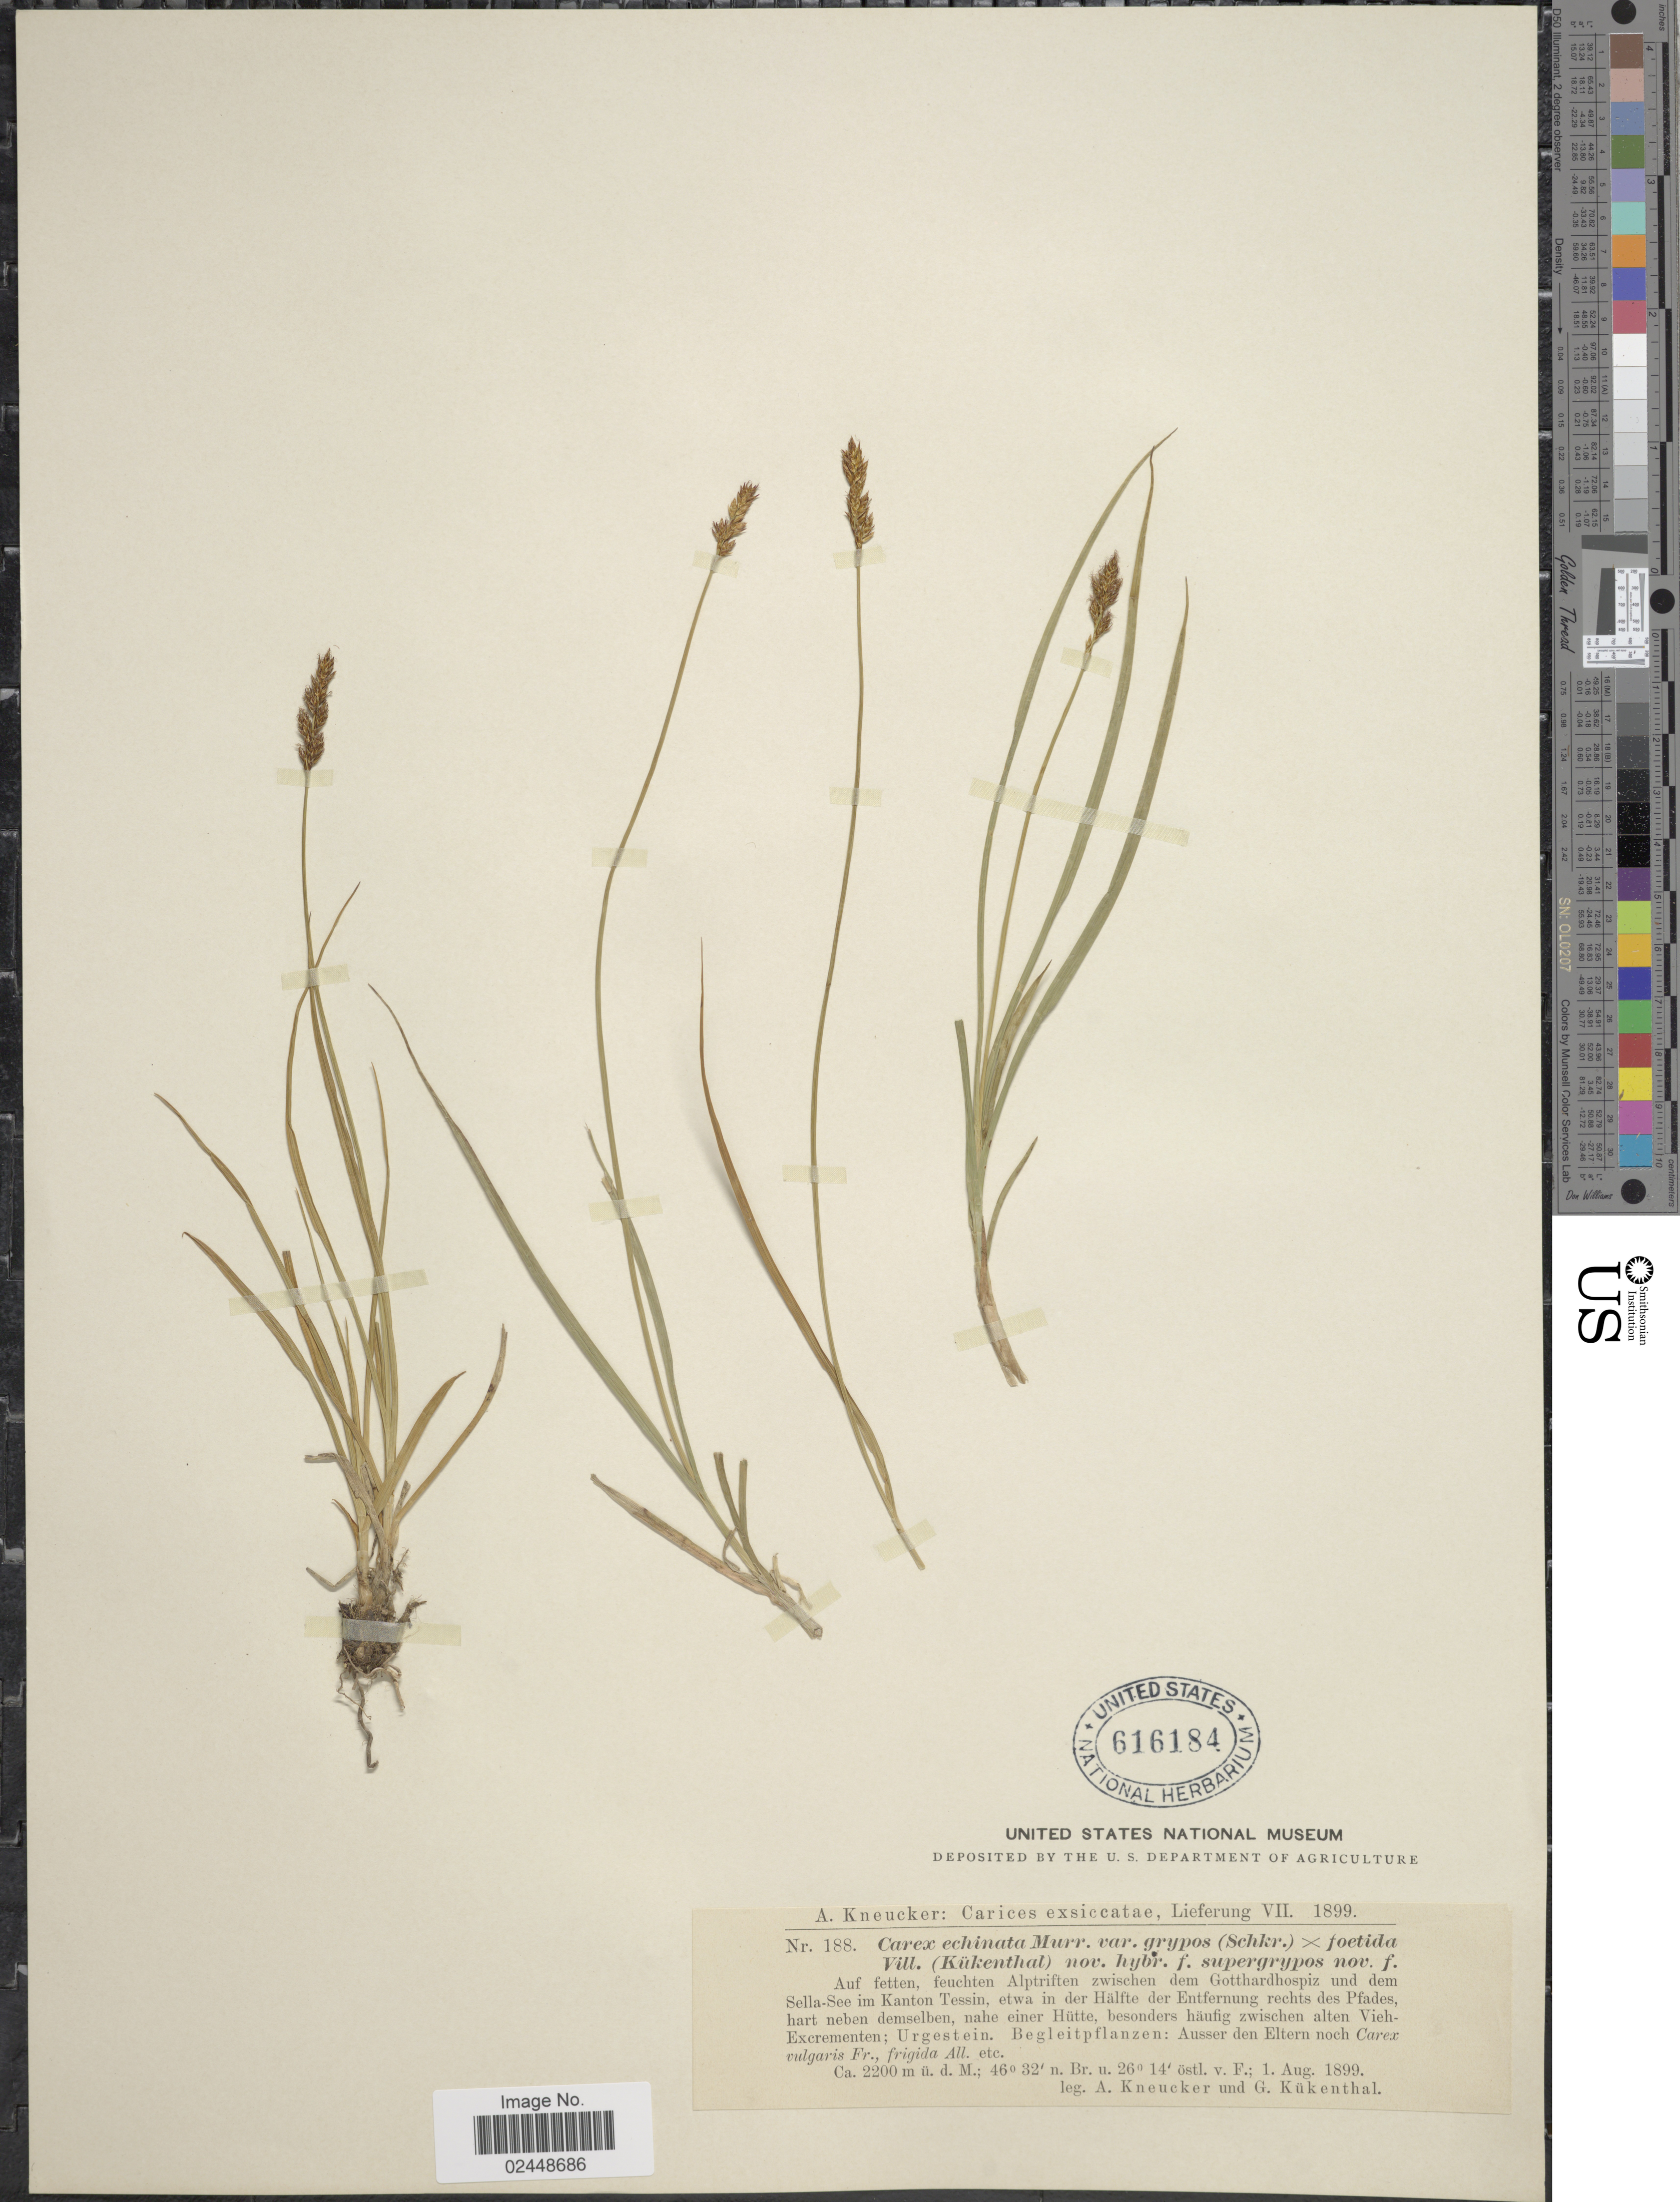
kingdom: Plantae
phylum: Tracheophyta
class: Liliopsida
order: Poales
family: Cyperaceae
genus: Carex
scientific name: Carex echinata subsp. echinata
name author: Murray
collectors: A. Kneucker & G. Kükenthal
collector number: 188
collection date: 1899-08-01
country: Switzerland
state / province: Ticino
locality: Auf fetten, feuchten Alptriften zwischen dem Gotthardhospiz und dem Sella-See im Kanton Tessin, etwa in der Halfte der Entfernung rechts des Pfades, hart neben demselben, nahe einer Hutte, besonders haufig zwischen alten Vieh-Excrementen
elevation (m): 2200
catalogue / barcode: US 616184